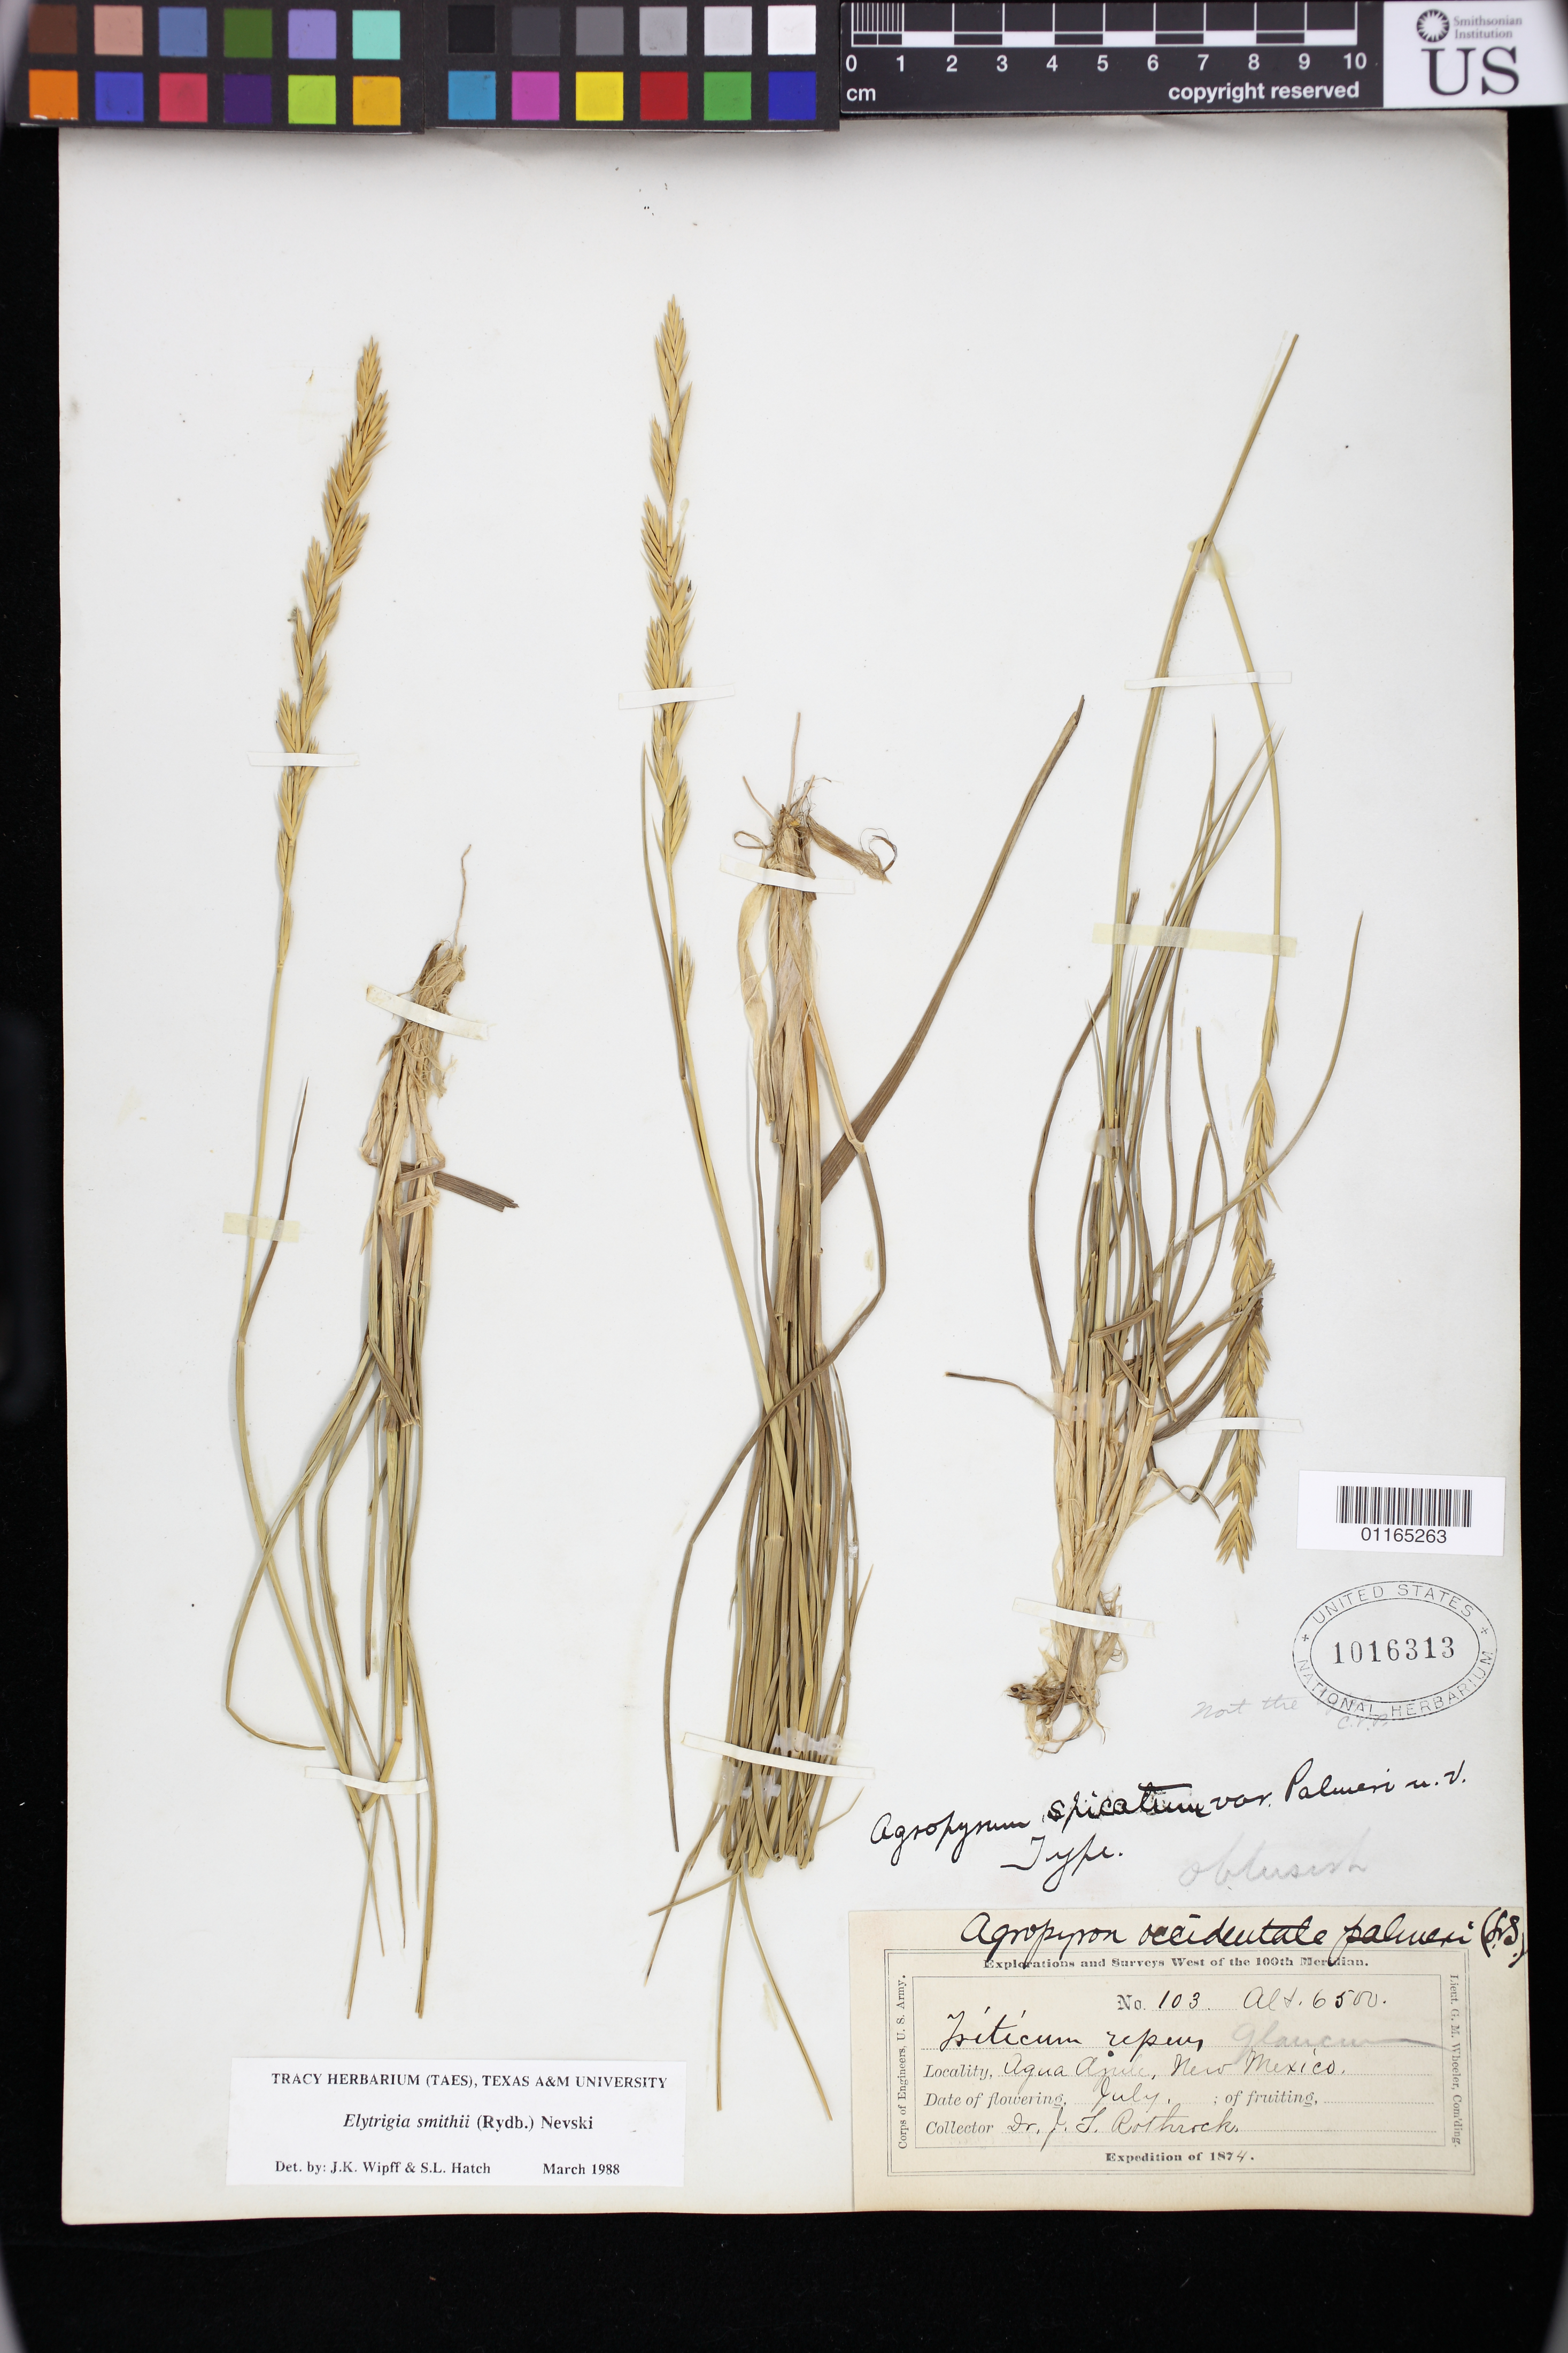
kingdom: Plantae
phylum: Tracheophyta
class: Liliopsida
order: Poales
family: Poaceae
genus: Agropyron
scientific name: Agropyron spicatum var. palmeri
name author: Scribn. & J.G. Sm.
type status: Syntype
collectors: J. T. Rothrock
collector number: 103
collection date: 1874-07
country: United States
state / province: New Mexico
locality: Aqua Azule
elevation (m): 1981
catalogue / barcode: US 1016313